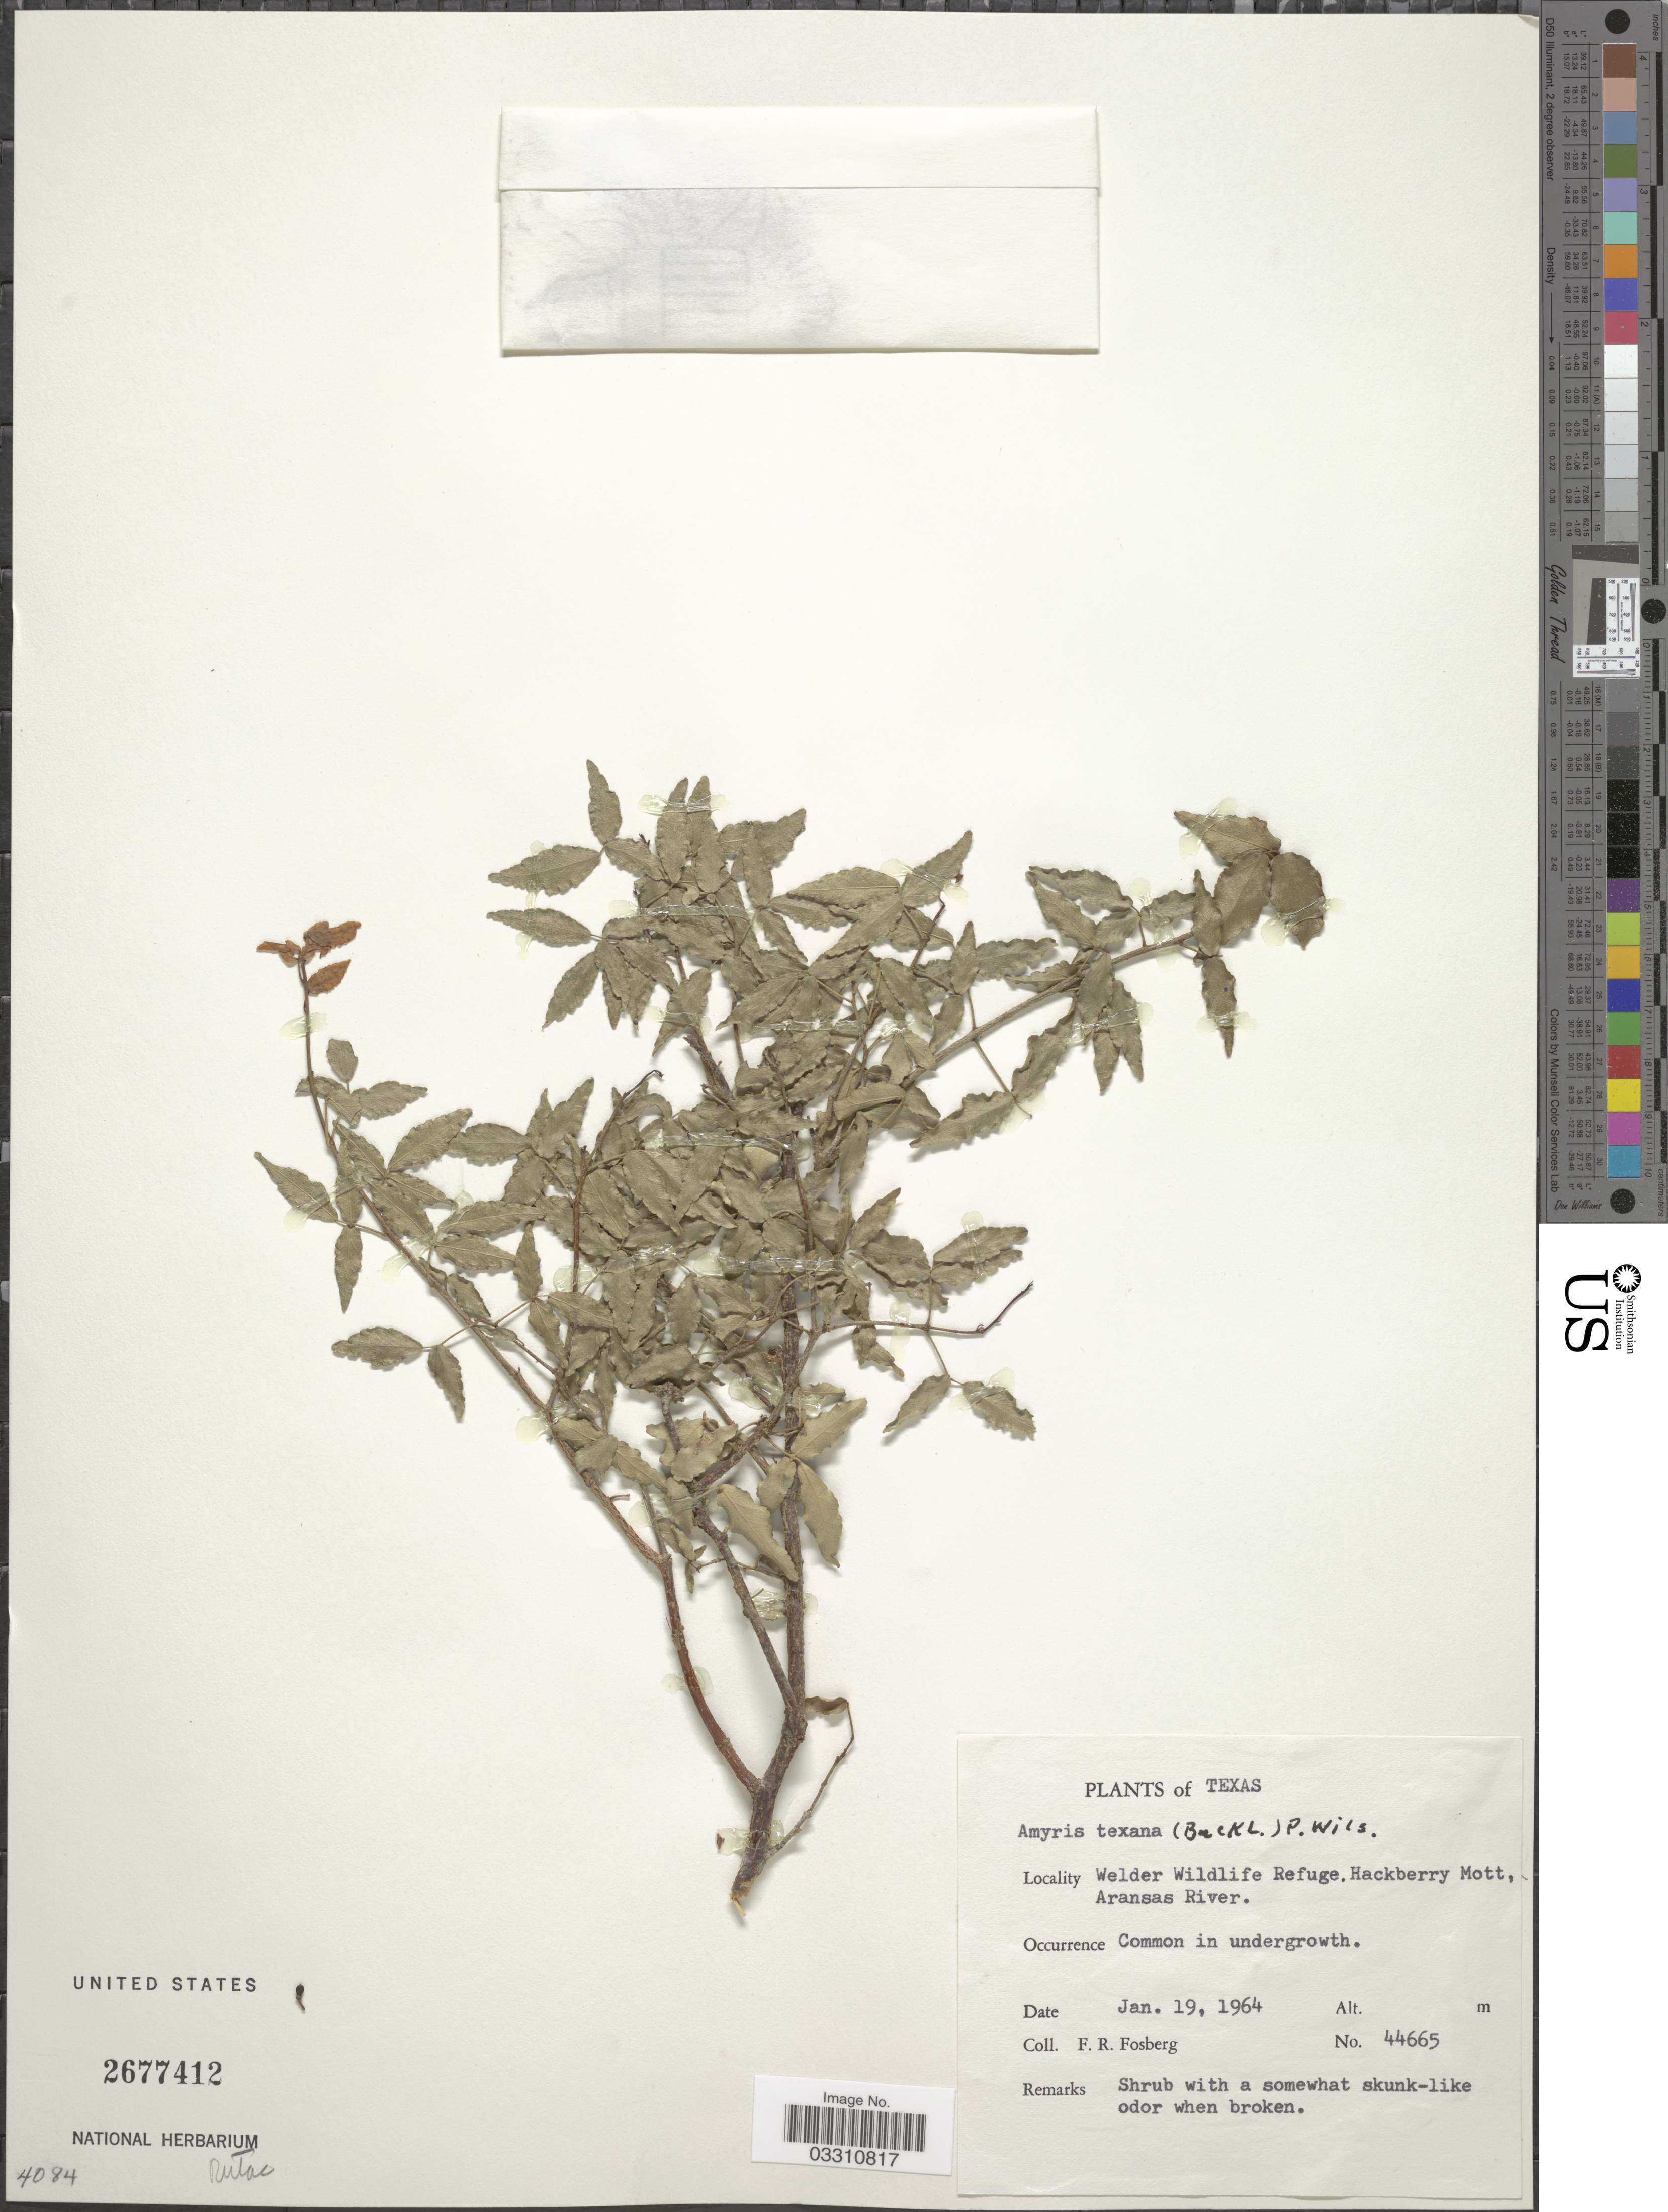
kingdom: Plantae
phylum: Tracheophyta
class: Magnoliopsida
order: Sapindales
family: Rutaceae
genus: Amyris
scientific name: Amyris texana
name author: (Buckley) P. Wilson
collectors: F. R. Fosberg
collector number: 44665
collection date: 1964-01-19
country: United States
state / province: Texas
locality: Welder Wildlife Refuge, Hackberry Mott, Aransas River.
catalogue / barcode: US 2677412